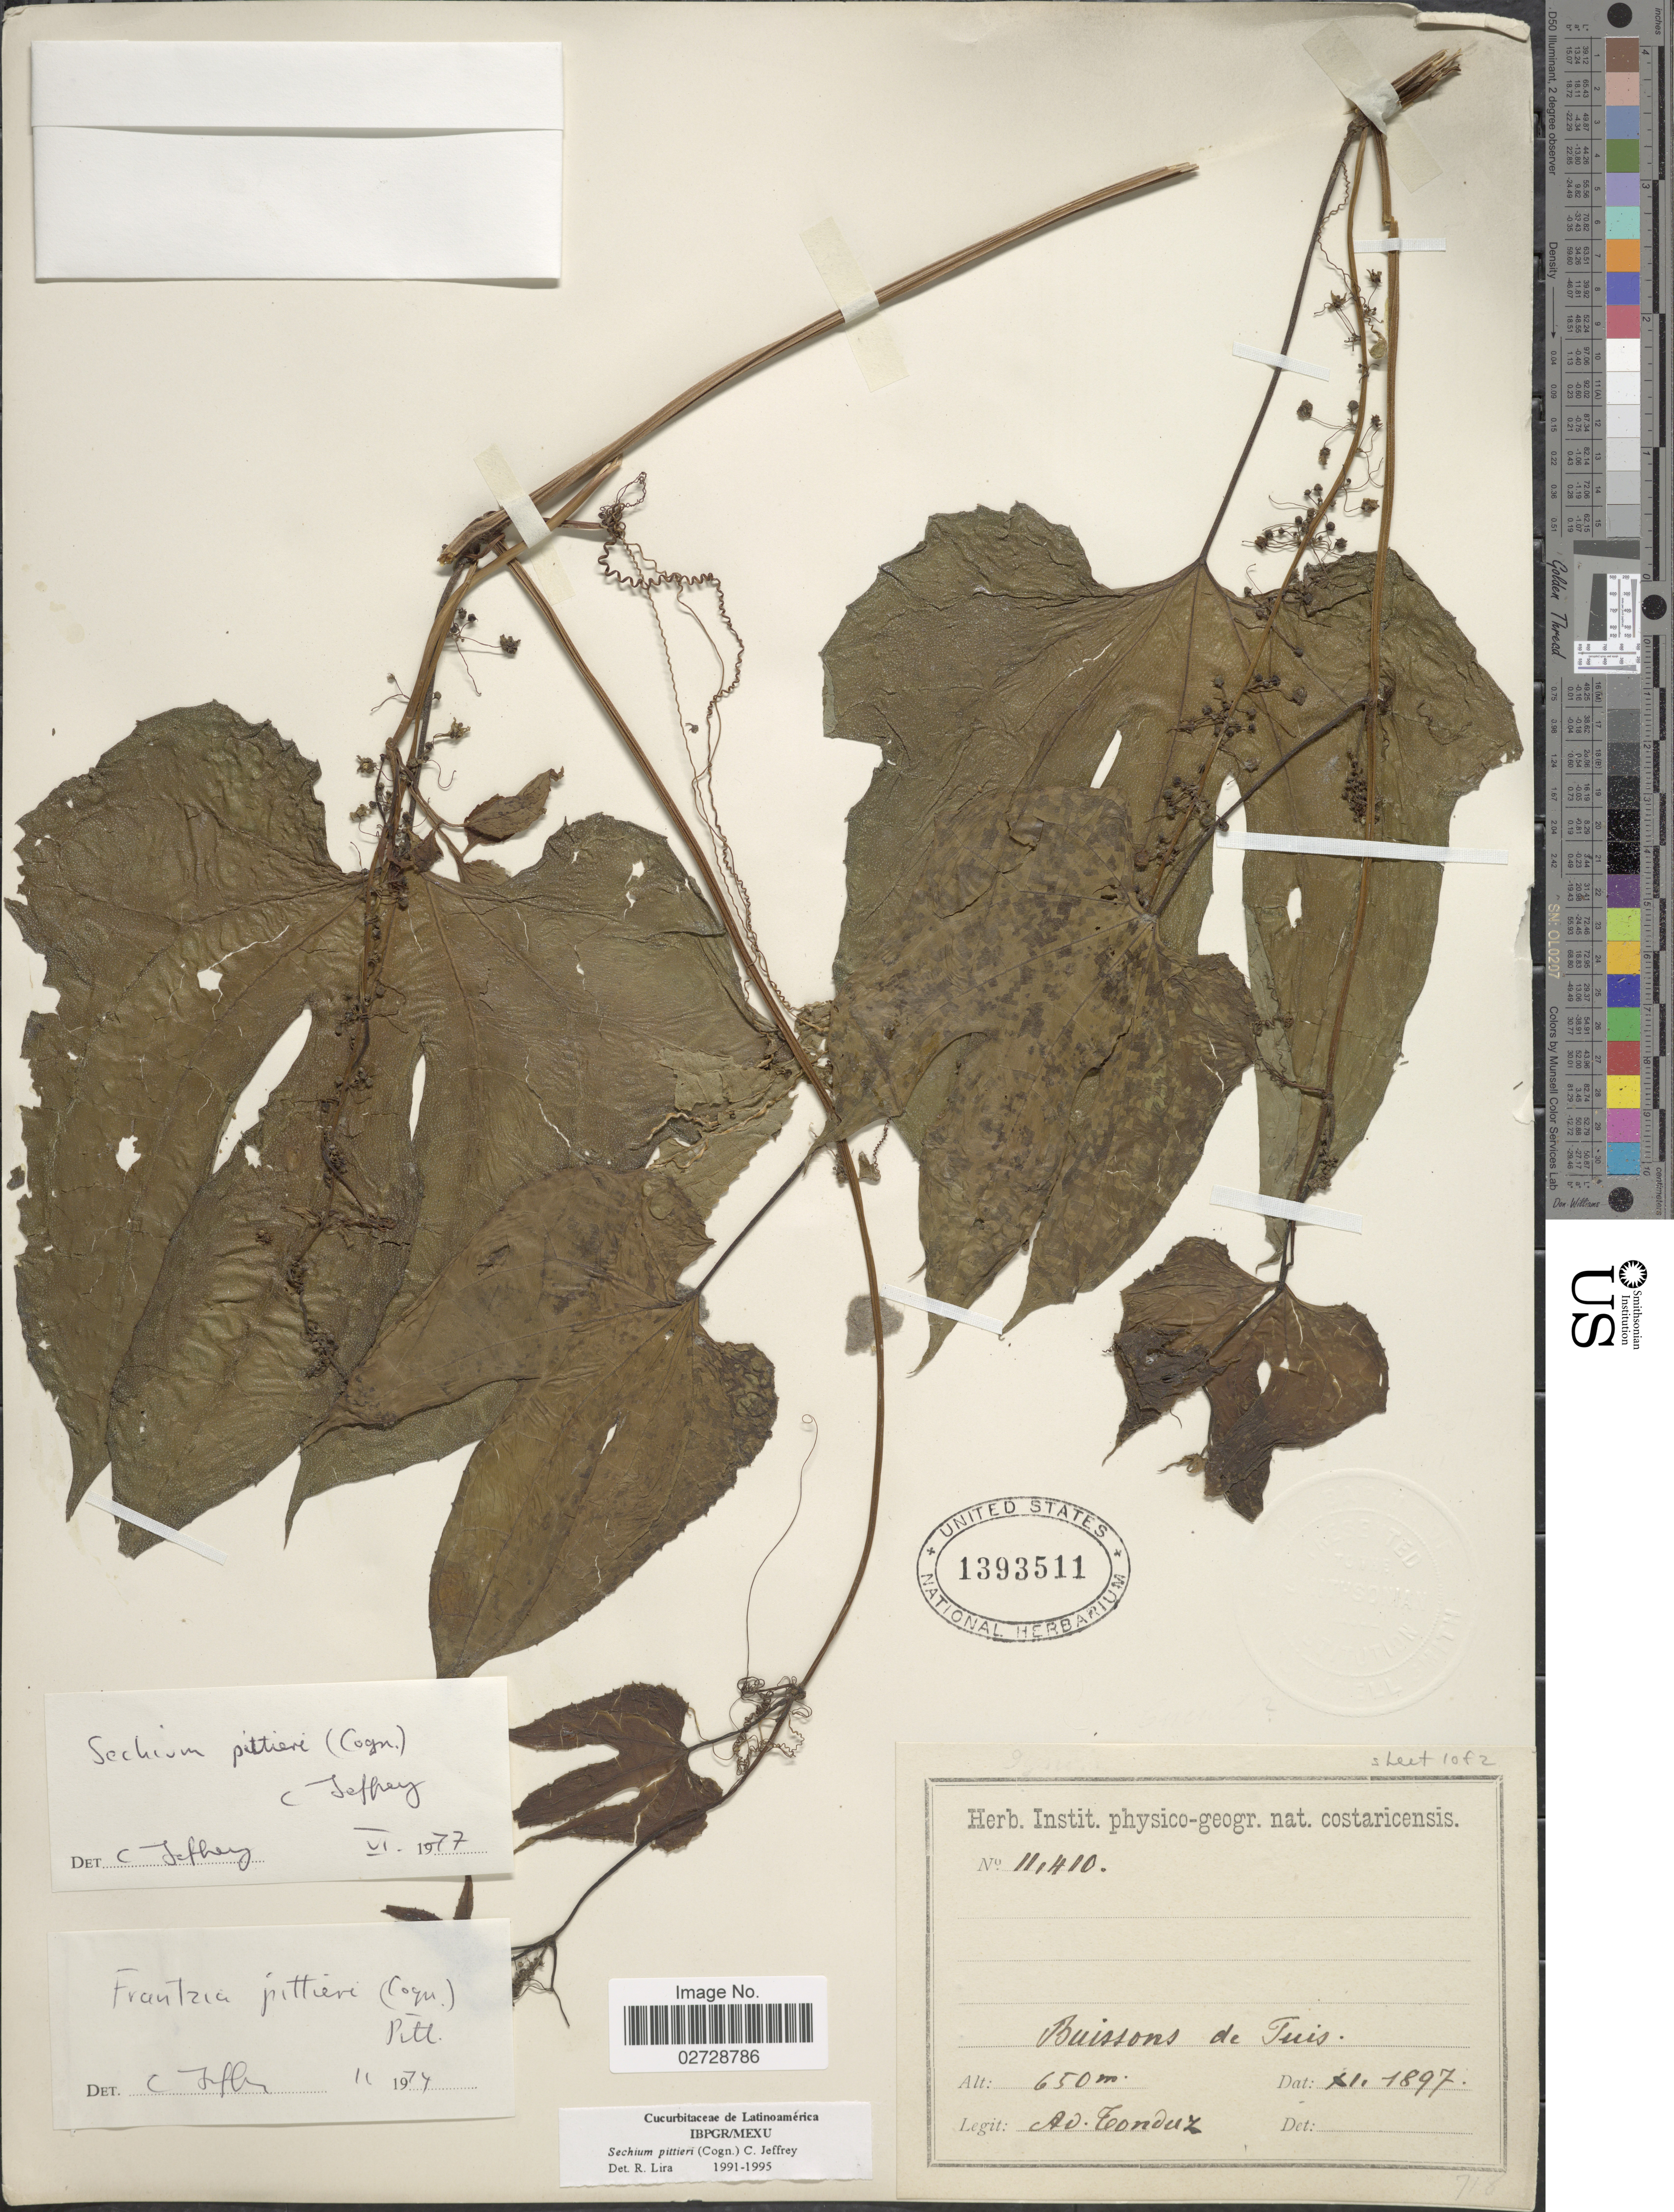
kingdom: Plantae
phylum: Tracheophyta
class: Magnoliopsida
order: Cucurbitales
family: Cucurbitaceae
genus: Sechium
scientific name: Sechium pittieri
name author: (Cogn.) C. Jeffrey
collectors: A. Tonduz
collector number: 11410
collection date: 1897-11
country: Costa Rica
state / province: Cartago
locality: Buissons de Tuis.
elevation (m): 650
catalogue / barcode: US 1393511